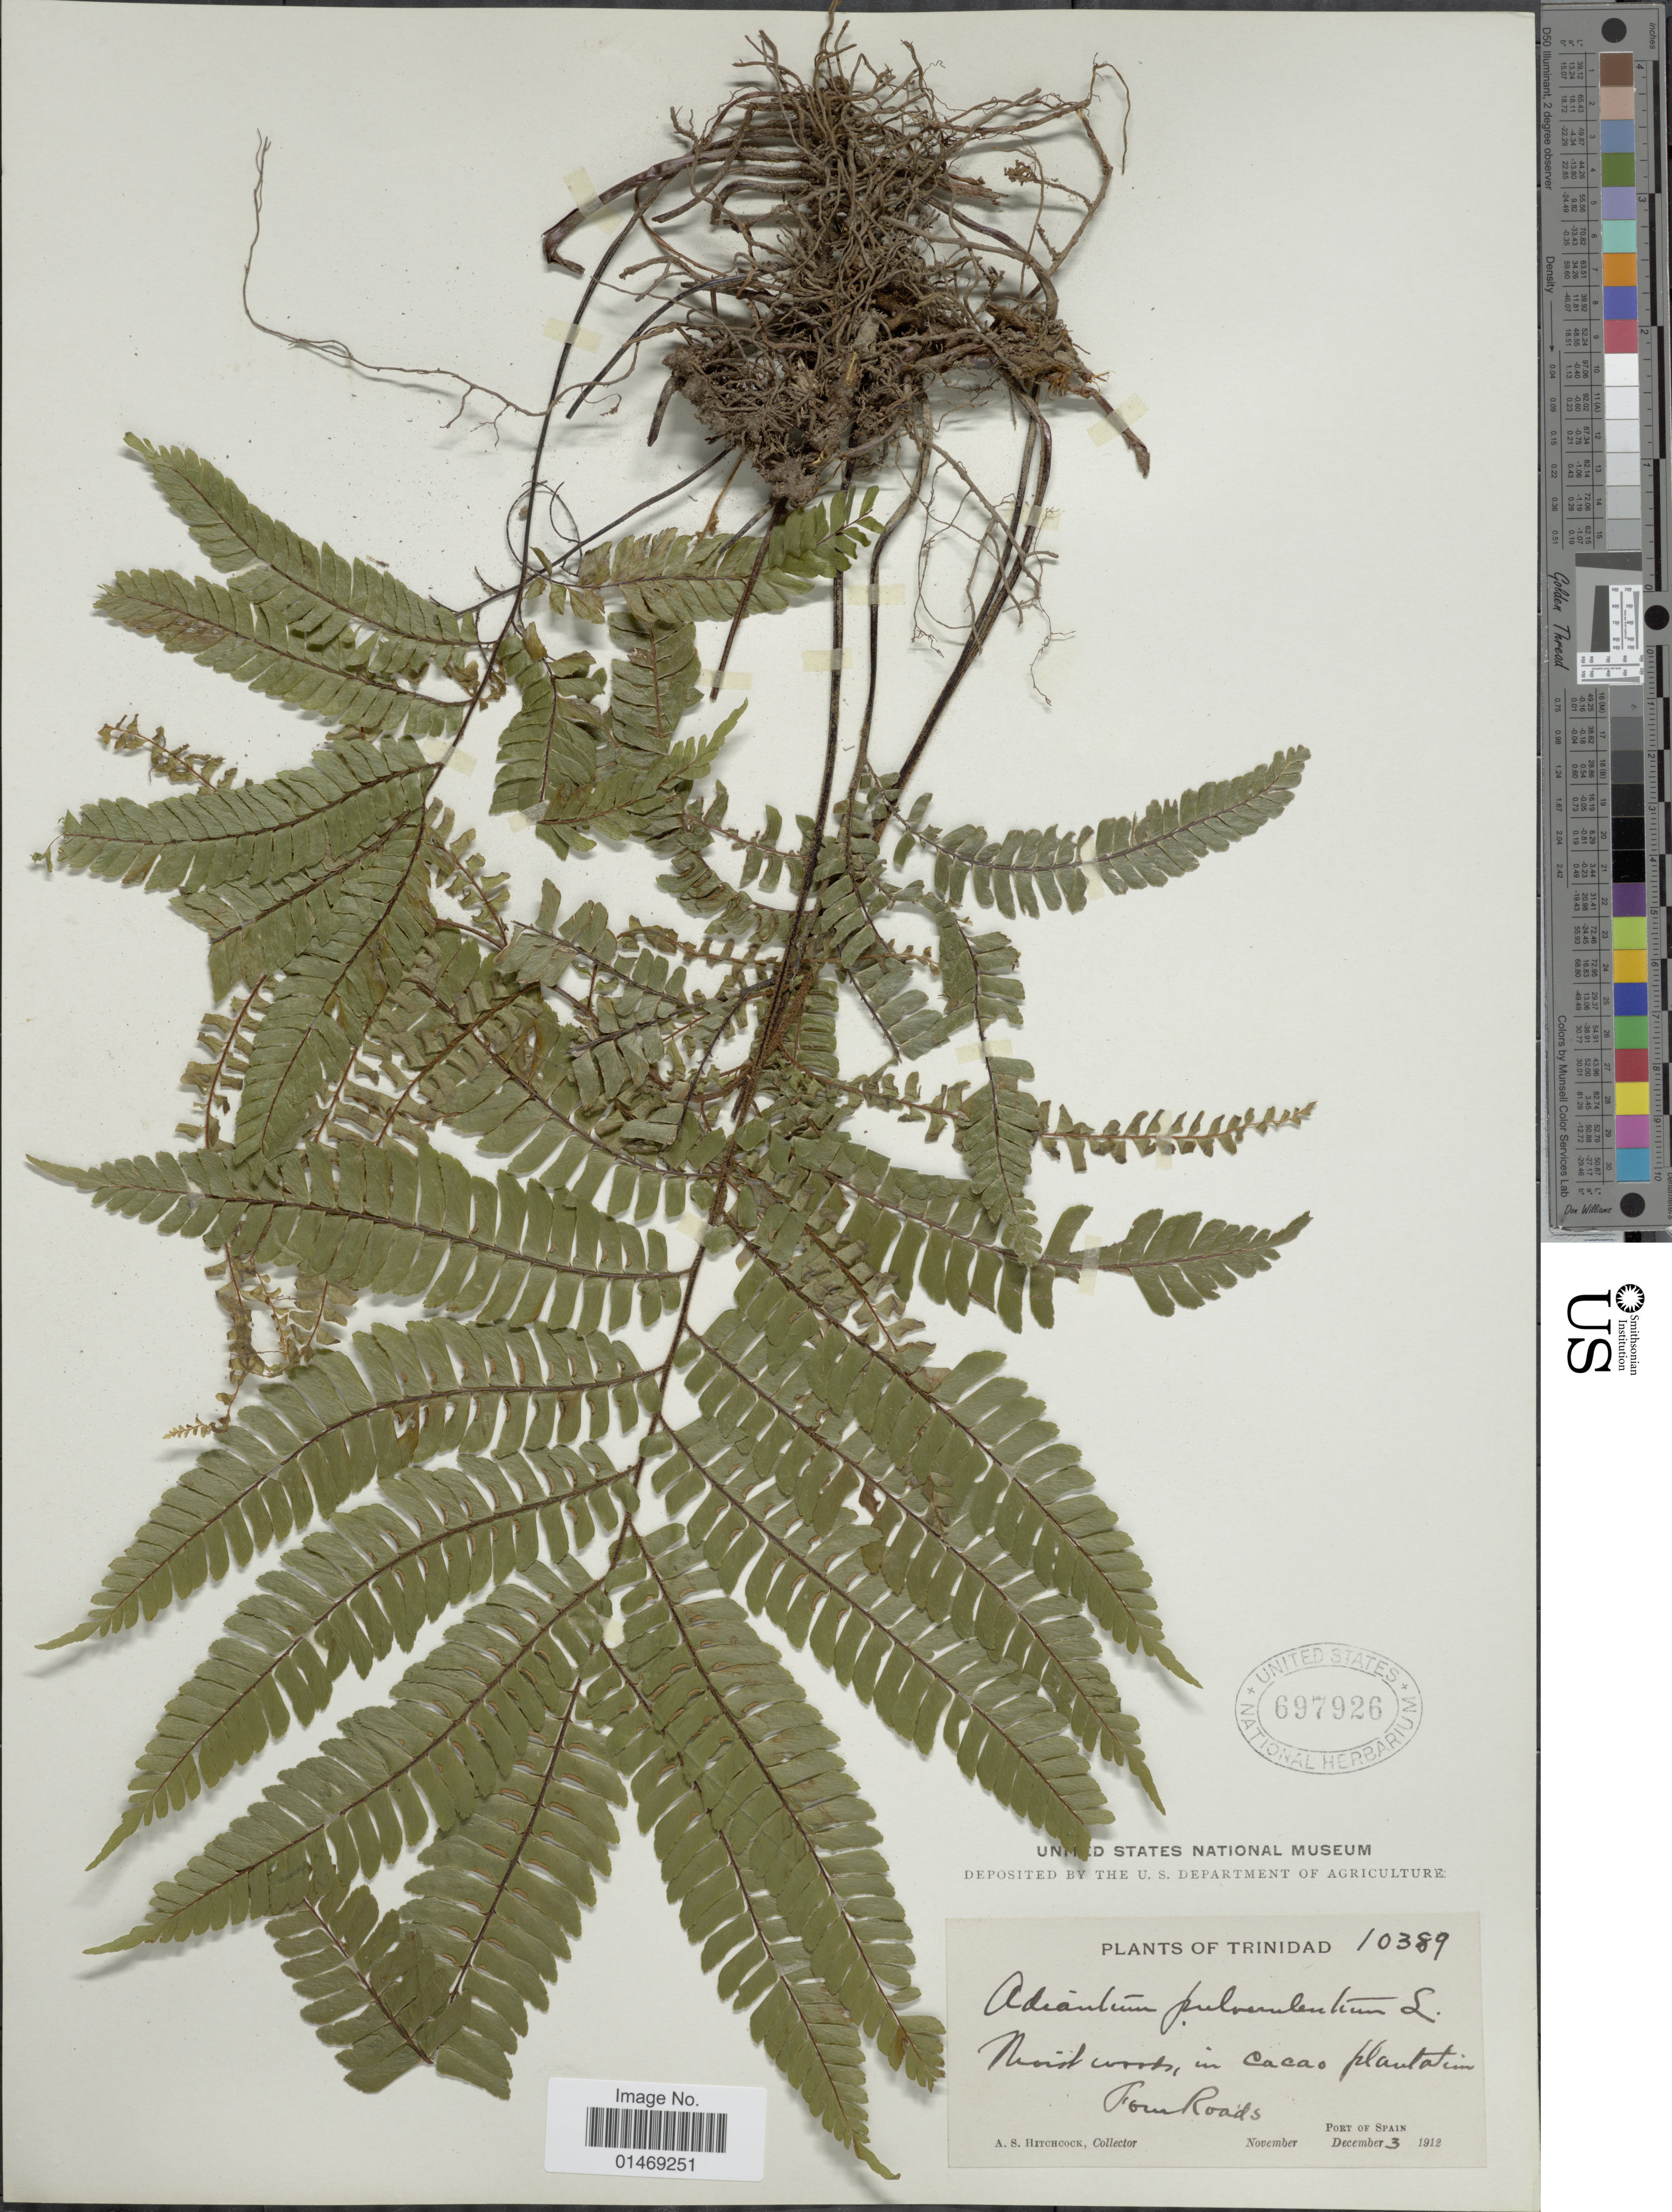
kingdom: Plantae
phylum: Tracheophyta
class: Polypodiopsida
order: Polypodiales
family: Pteridaceae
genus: Adiantum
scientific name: Adiantum pulverulentum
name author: L.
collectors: A. S. Hitchcock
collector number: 10389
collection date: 1912-12-03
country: Trinidad and Tobago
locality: Trinidad, Moist woods, in cacao plantation Four Roads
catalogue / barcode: US 697926